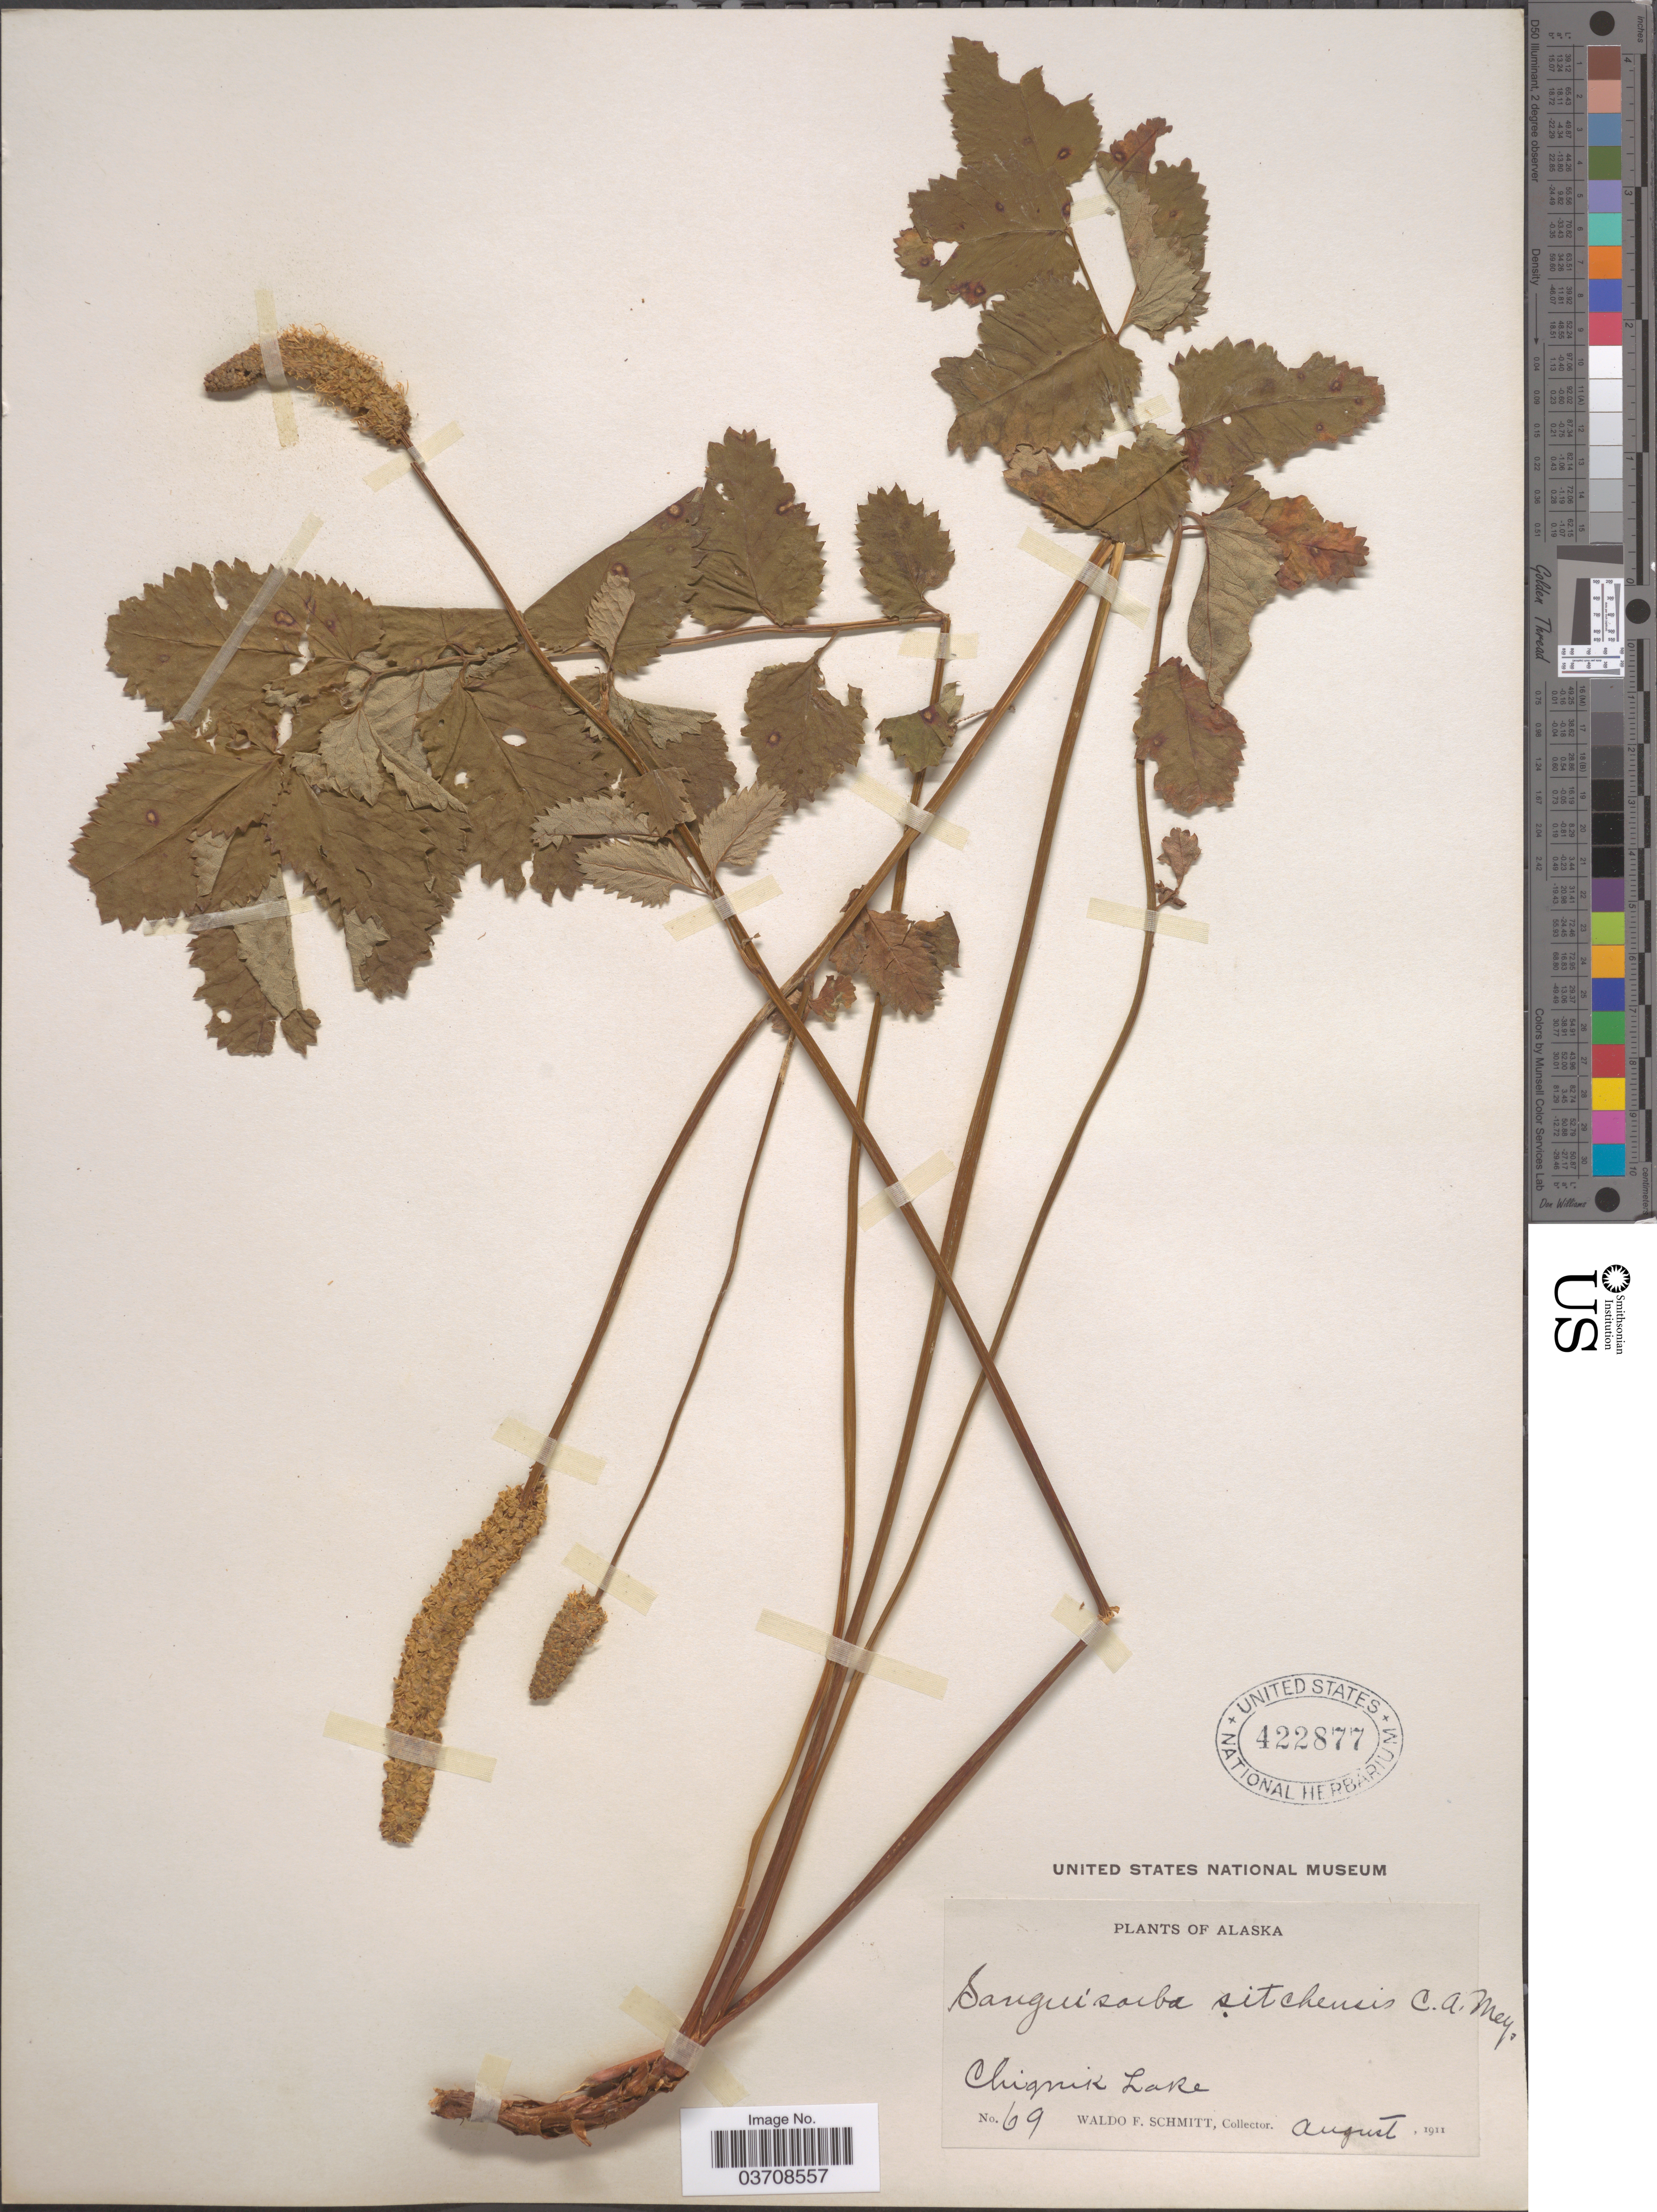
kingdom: Plantae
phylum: Tracheophyta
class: Magnoliopsida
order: Rosales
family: Rosaceae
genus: Sanguisorba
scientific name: Sanguisorba stipulata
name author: Raf.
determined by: Strong, Mark T., (BOT), Smithsonian Institution - National Museum of Natural History (UNITED STATES)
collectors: W. F. Schmitt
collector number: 69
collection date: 1911-08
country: United States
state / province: Alaska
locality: Chignik Lake.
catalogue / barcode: US 422877